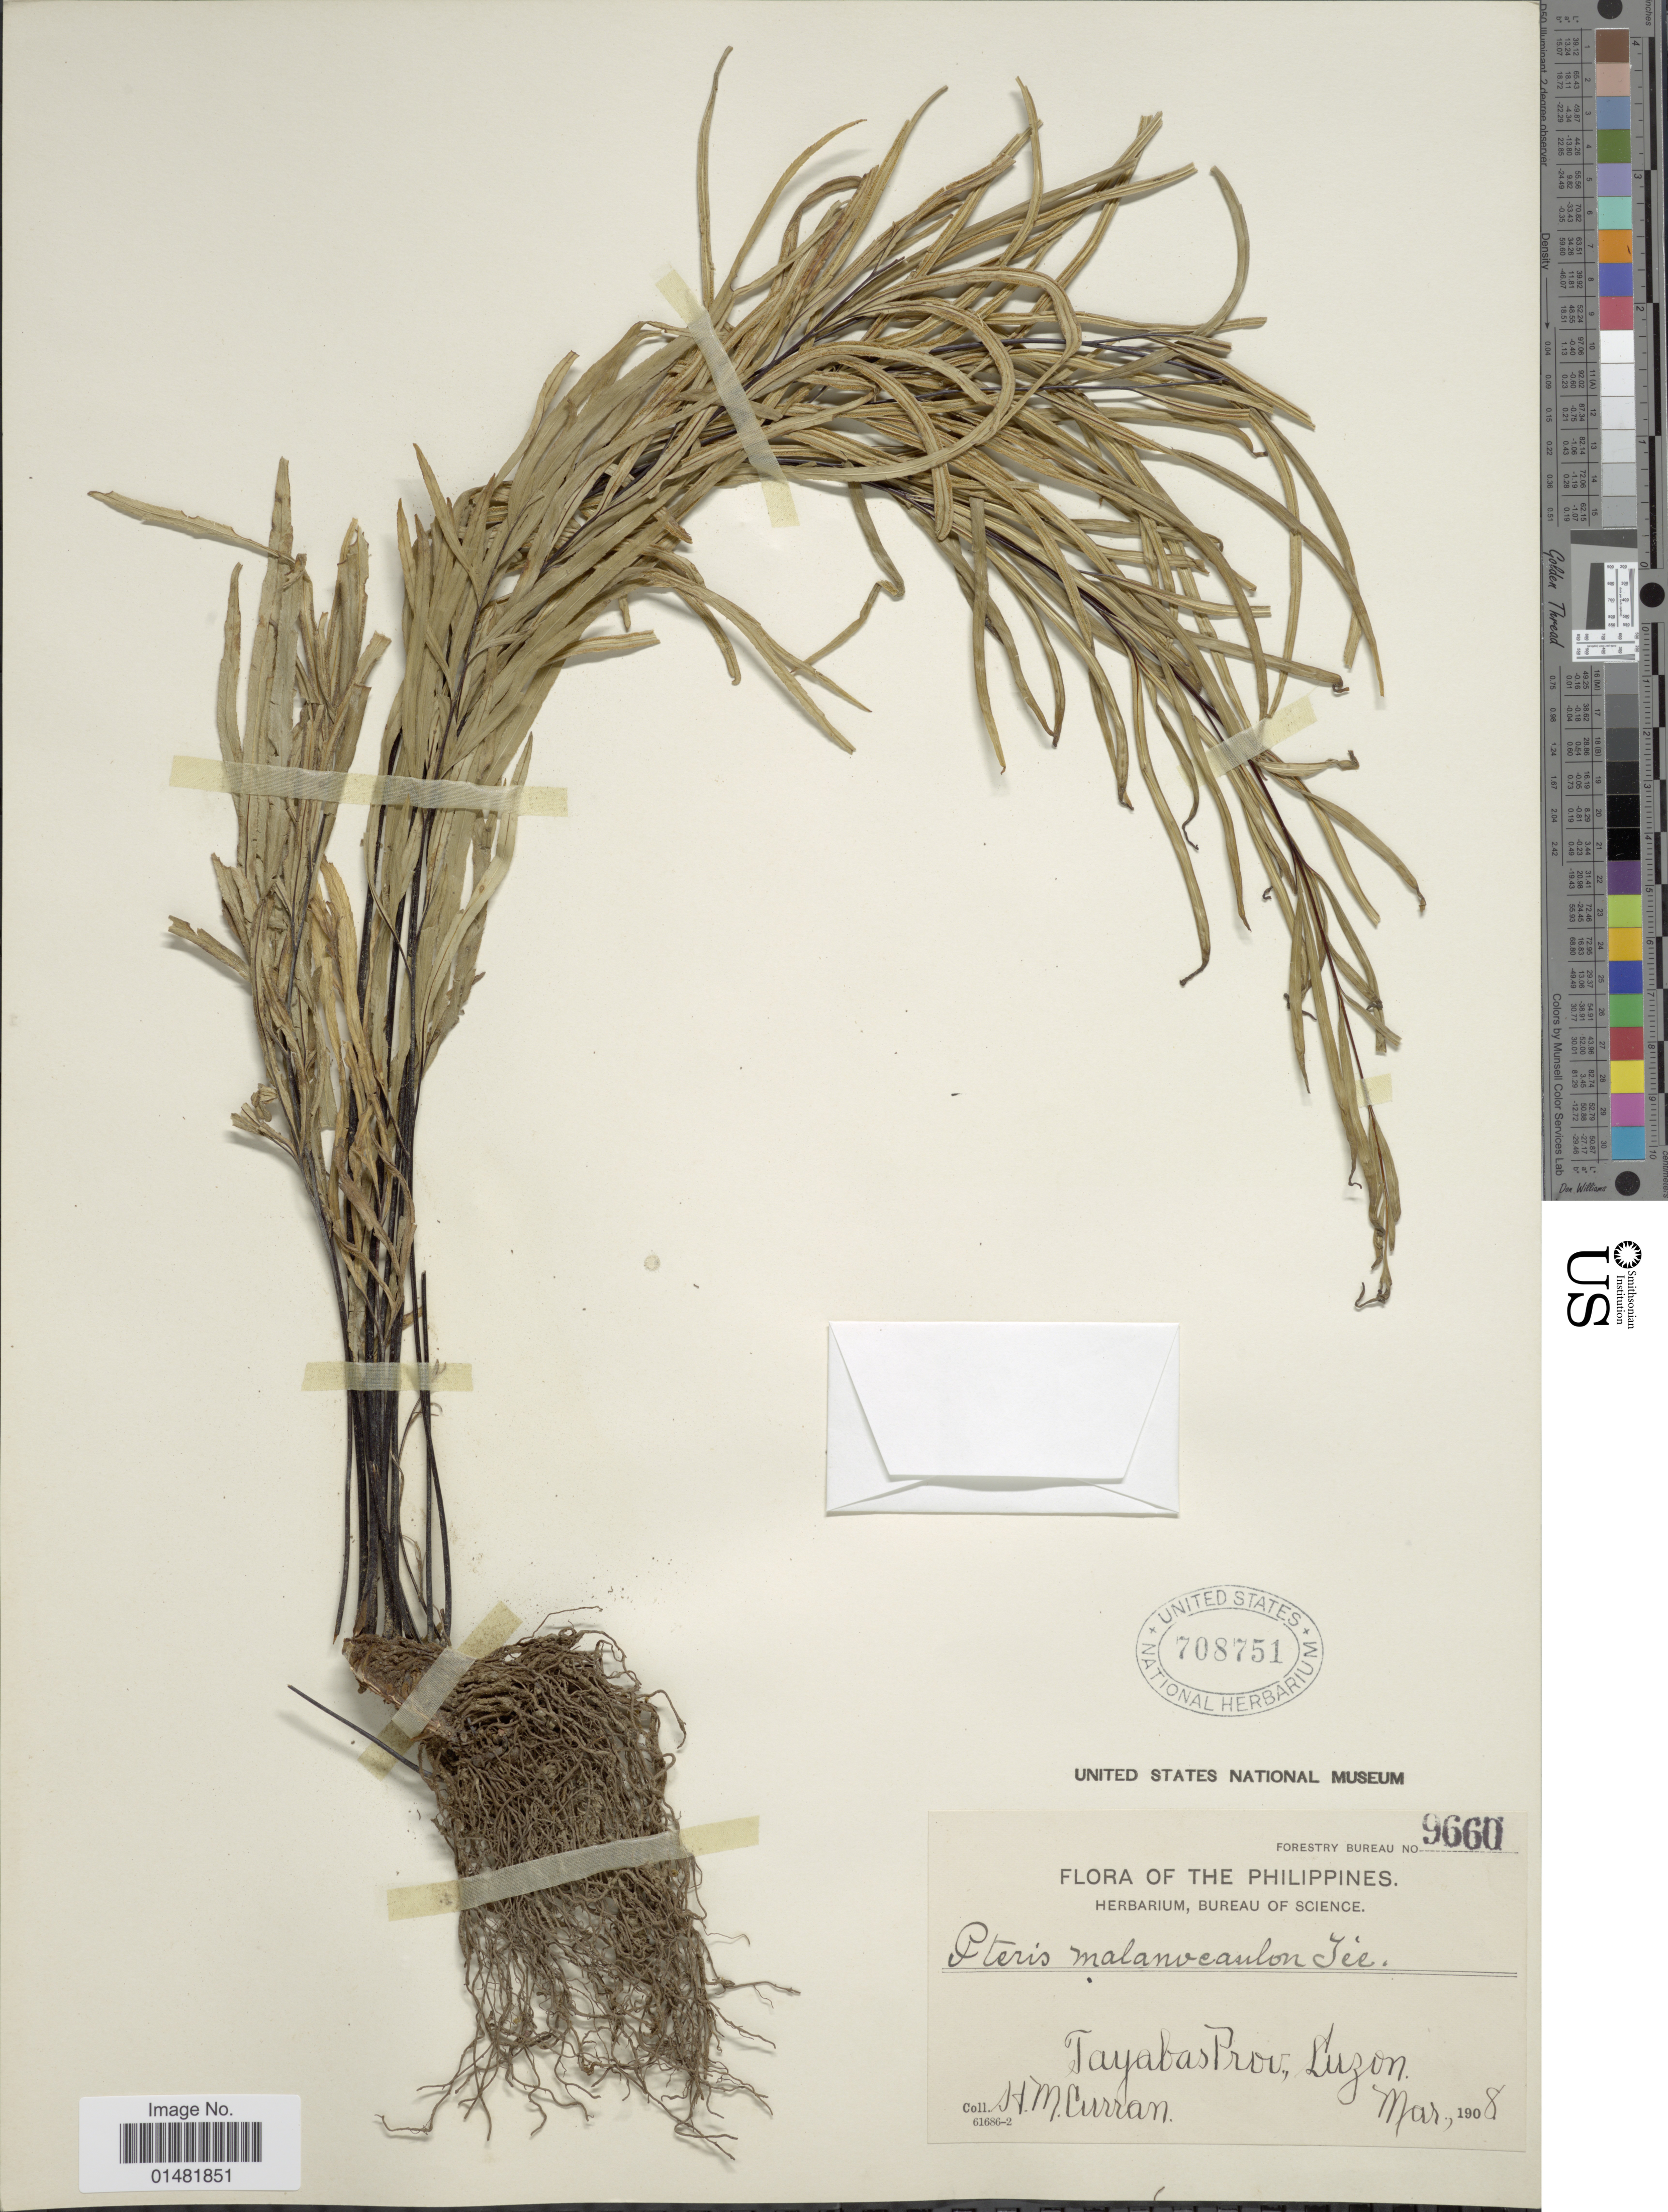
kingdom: Plantae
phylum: Tracheophyta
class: Polypodiopsida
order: Polypodiales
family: Pteridaceae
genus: Pteris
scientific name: Pteris melanocaulon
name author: Fée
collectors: H. M. Curran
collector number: Forestry Bureau 9660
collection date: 1908-03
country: Philippines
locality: Tayabas Prov., Luzon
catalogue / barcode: US 708751